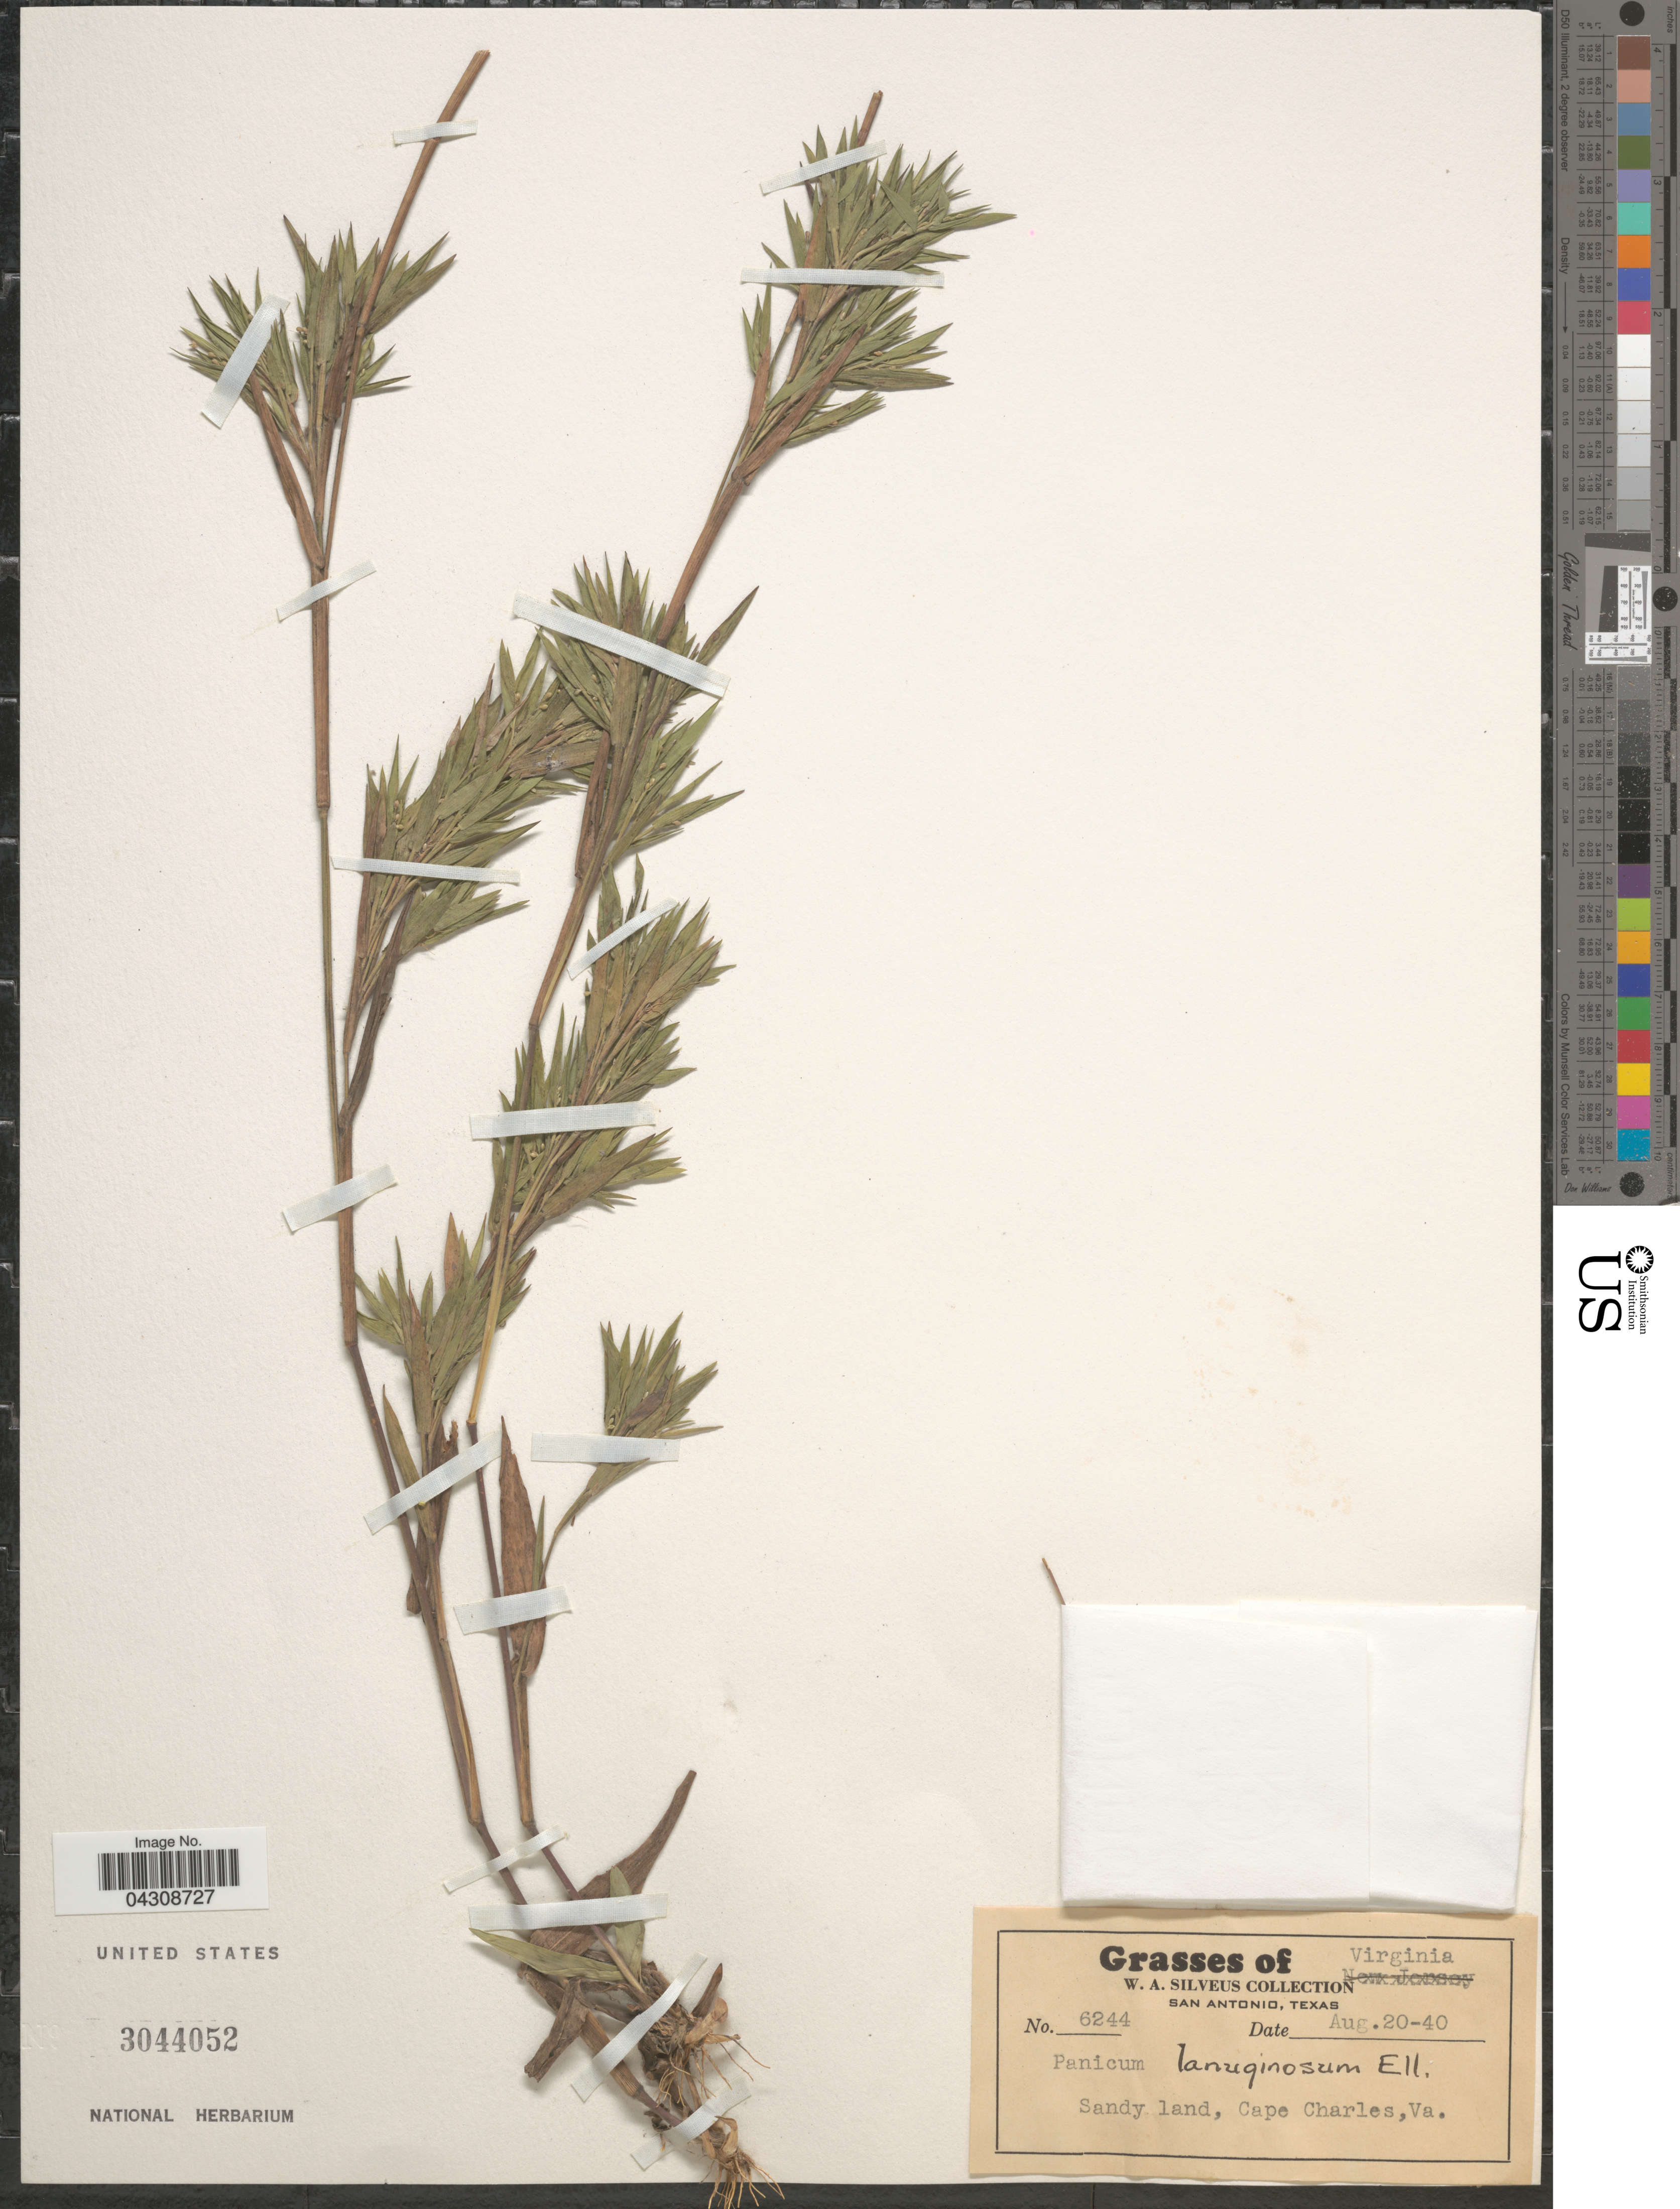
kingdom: Plantae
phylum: Tracheophyta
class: Liliopsida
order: Poales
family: Poaceae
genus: Dichanthelium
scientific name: Dichanthelium acuminatum var. acuminatum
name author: (Sw.) Gould & C.A. Clark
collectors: W. Silveus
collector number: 6244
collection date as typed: Transcribed d/m/y: 20/8/40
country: United States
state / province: Virginia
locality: Sandy land, Cape Charles.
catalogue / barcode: US 3044052